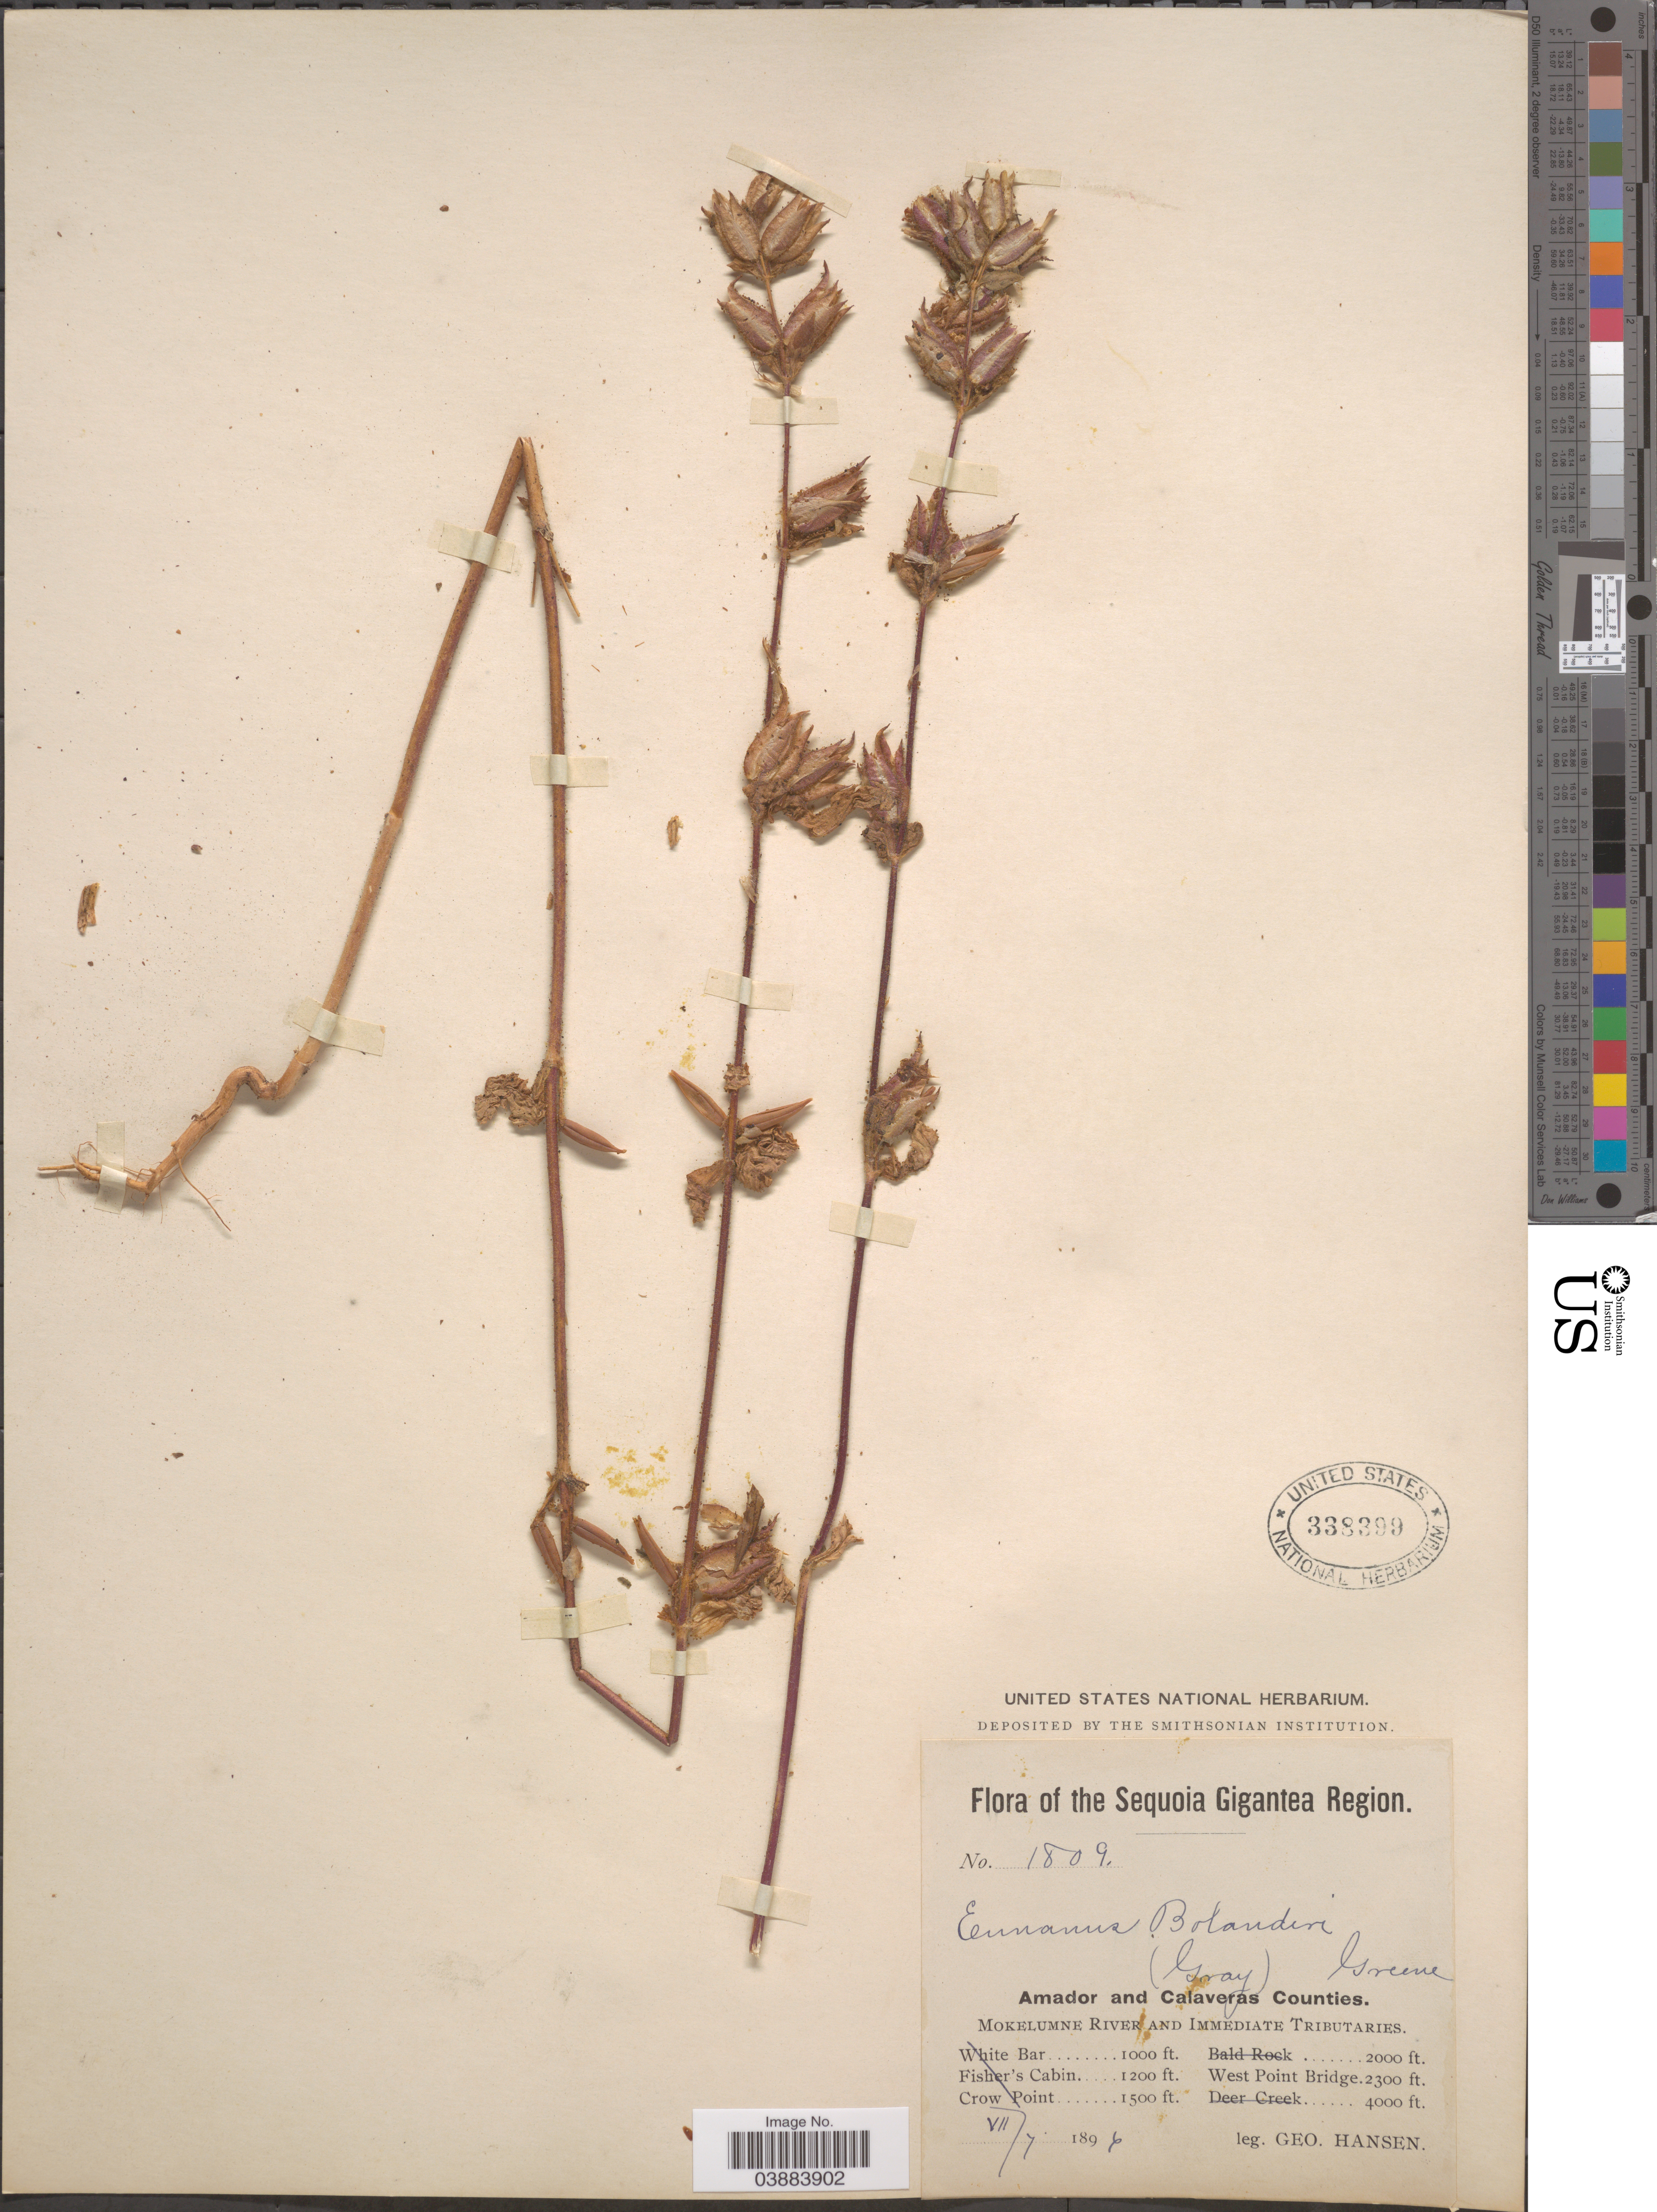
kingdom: Plantae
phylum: Tracheophyta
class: Magnoliopsida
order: Lamiales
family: Phrymaceae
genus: Eunanus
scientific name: Eunanus bolanderi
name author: (A. Gray) Greene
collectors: G. Hansen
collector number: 1809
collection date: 1896-07-07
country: United States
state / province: California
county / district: Calaveras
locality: The Sequoia Gigantea Region. Amador and Calaveras Counties. Mokelumne River and Immediate Tributaries. West Point Bridge.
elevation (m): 701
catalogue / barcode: US 338399